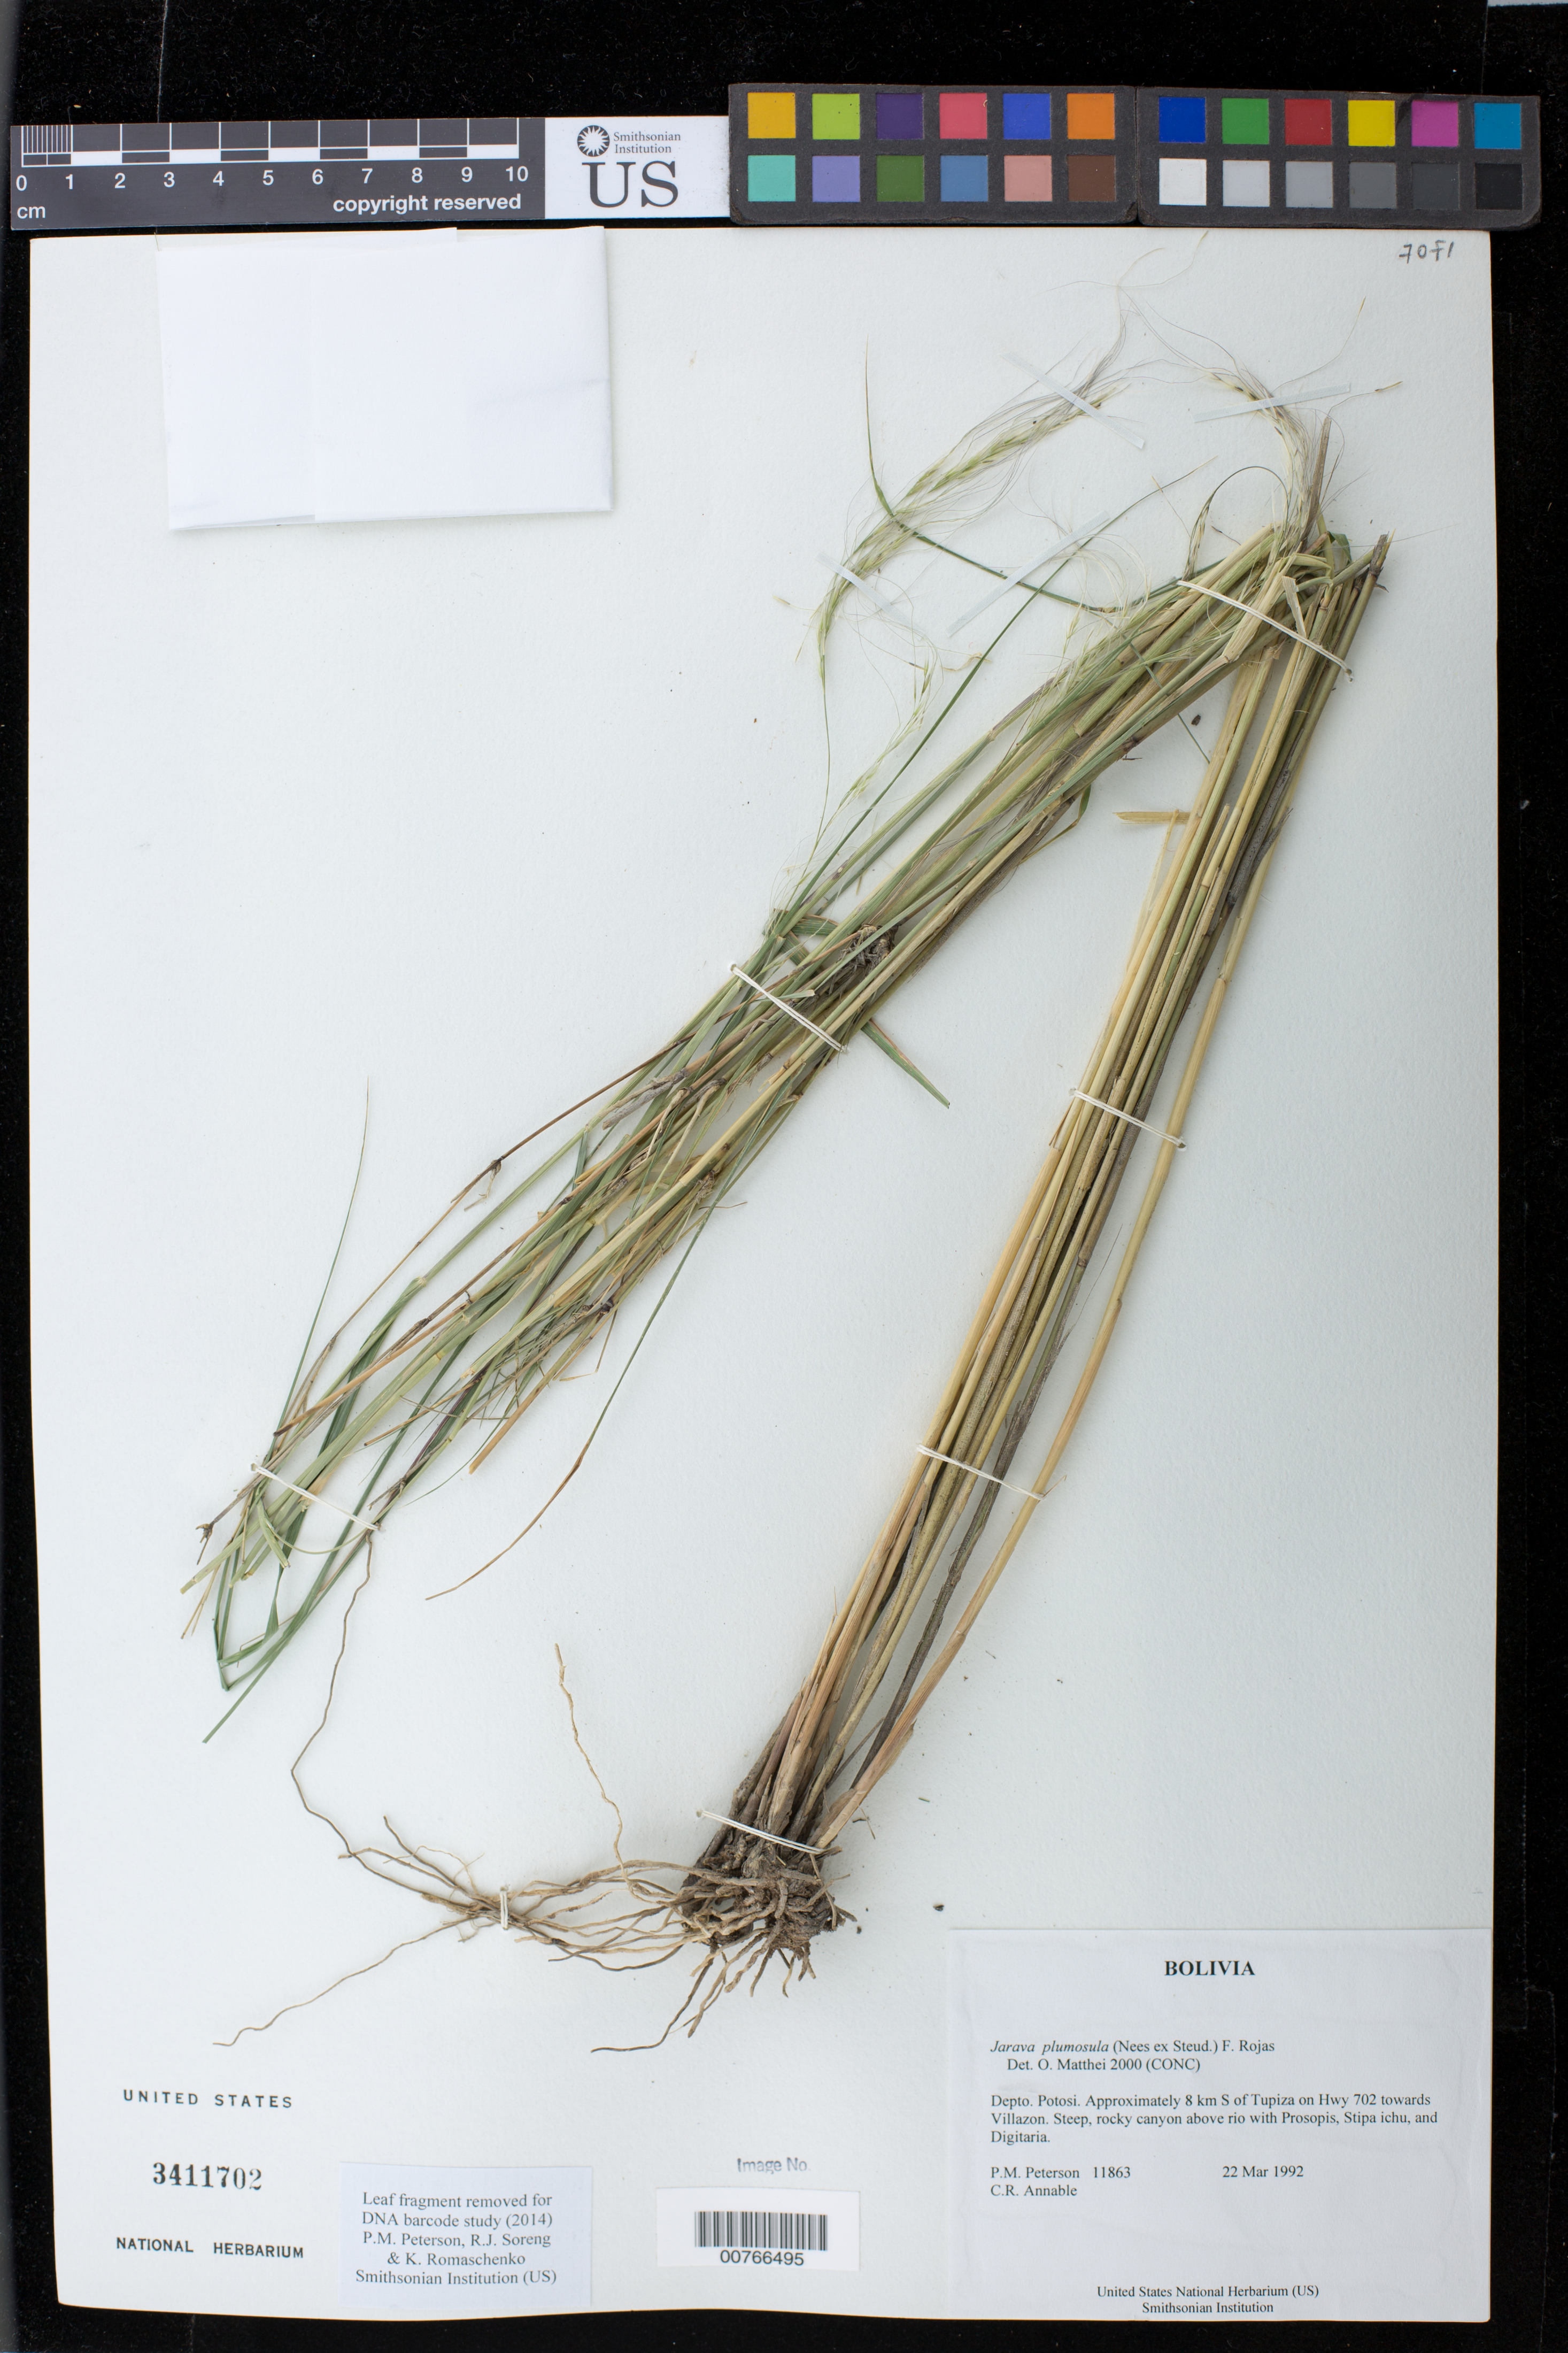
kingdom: Plantae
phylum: Tracheophyta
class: Liliopsida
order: Poales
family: Poaceae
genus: Paspalum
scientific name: Paspalum sp.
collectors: P. M. Peterson & C. R. Annable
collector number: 11876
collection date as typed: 28 Mar 1992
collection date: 1992-03-28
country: Argentina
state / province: Misiones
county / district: San Ignacio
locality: Approximately 4 km NW of San Ignacio on Hwy 12 towards Montecarlo.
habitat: Reddish, clay soil along roadside near yerba-mate plantation.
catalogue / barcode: US 3411702